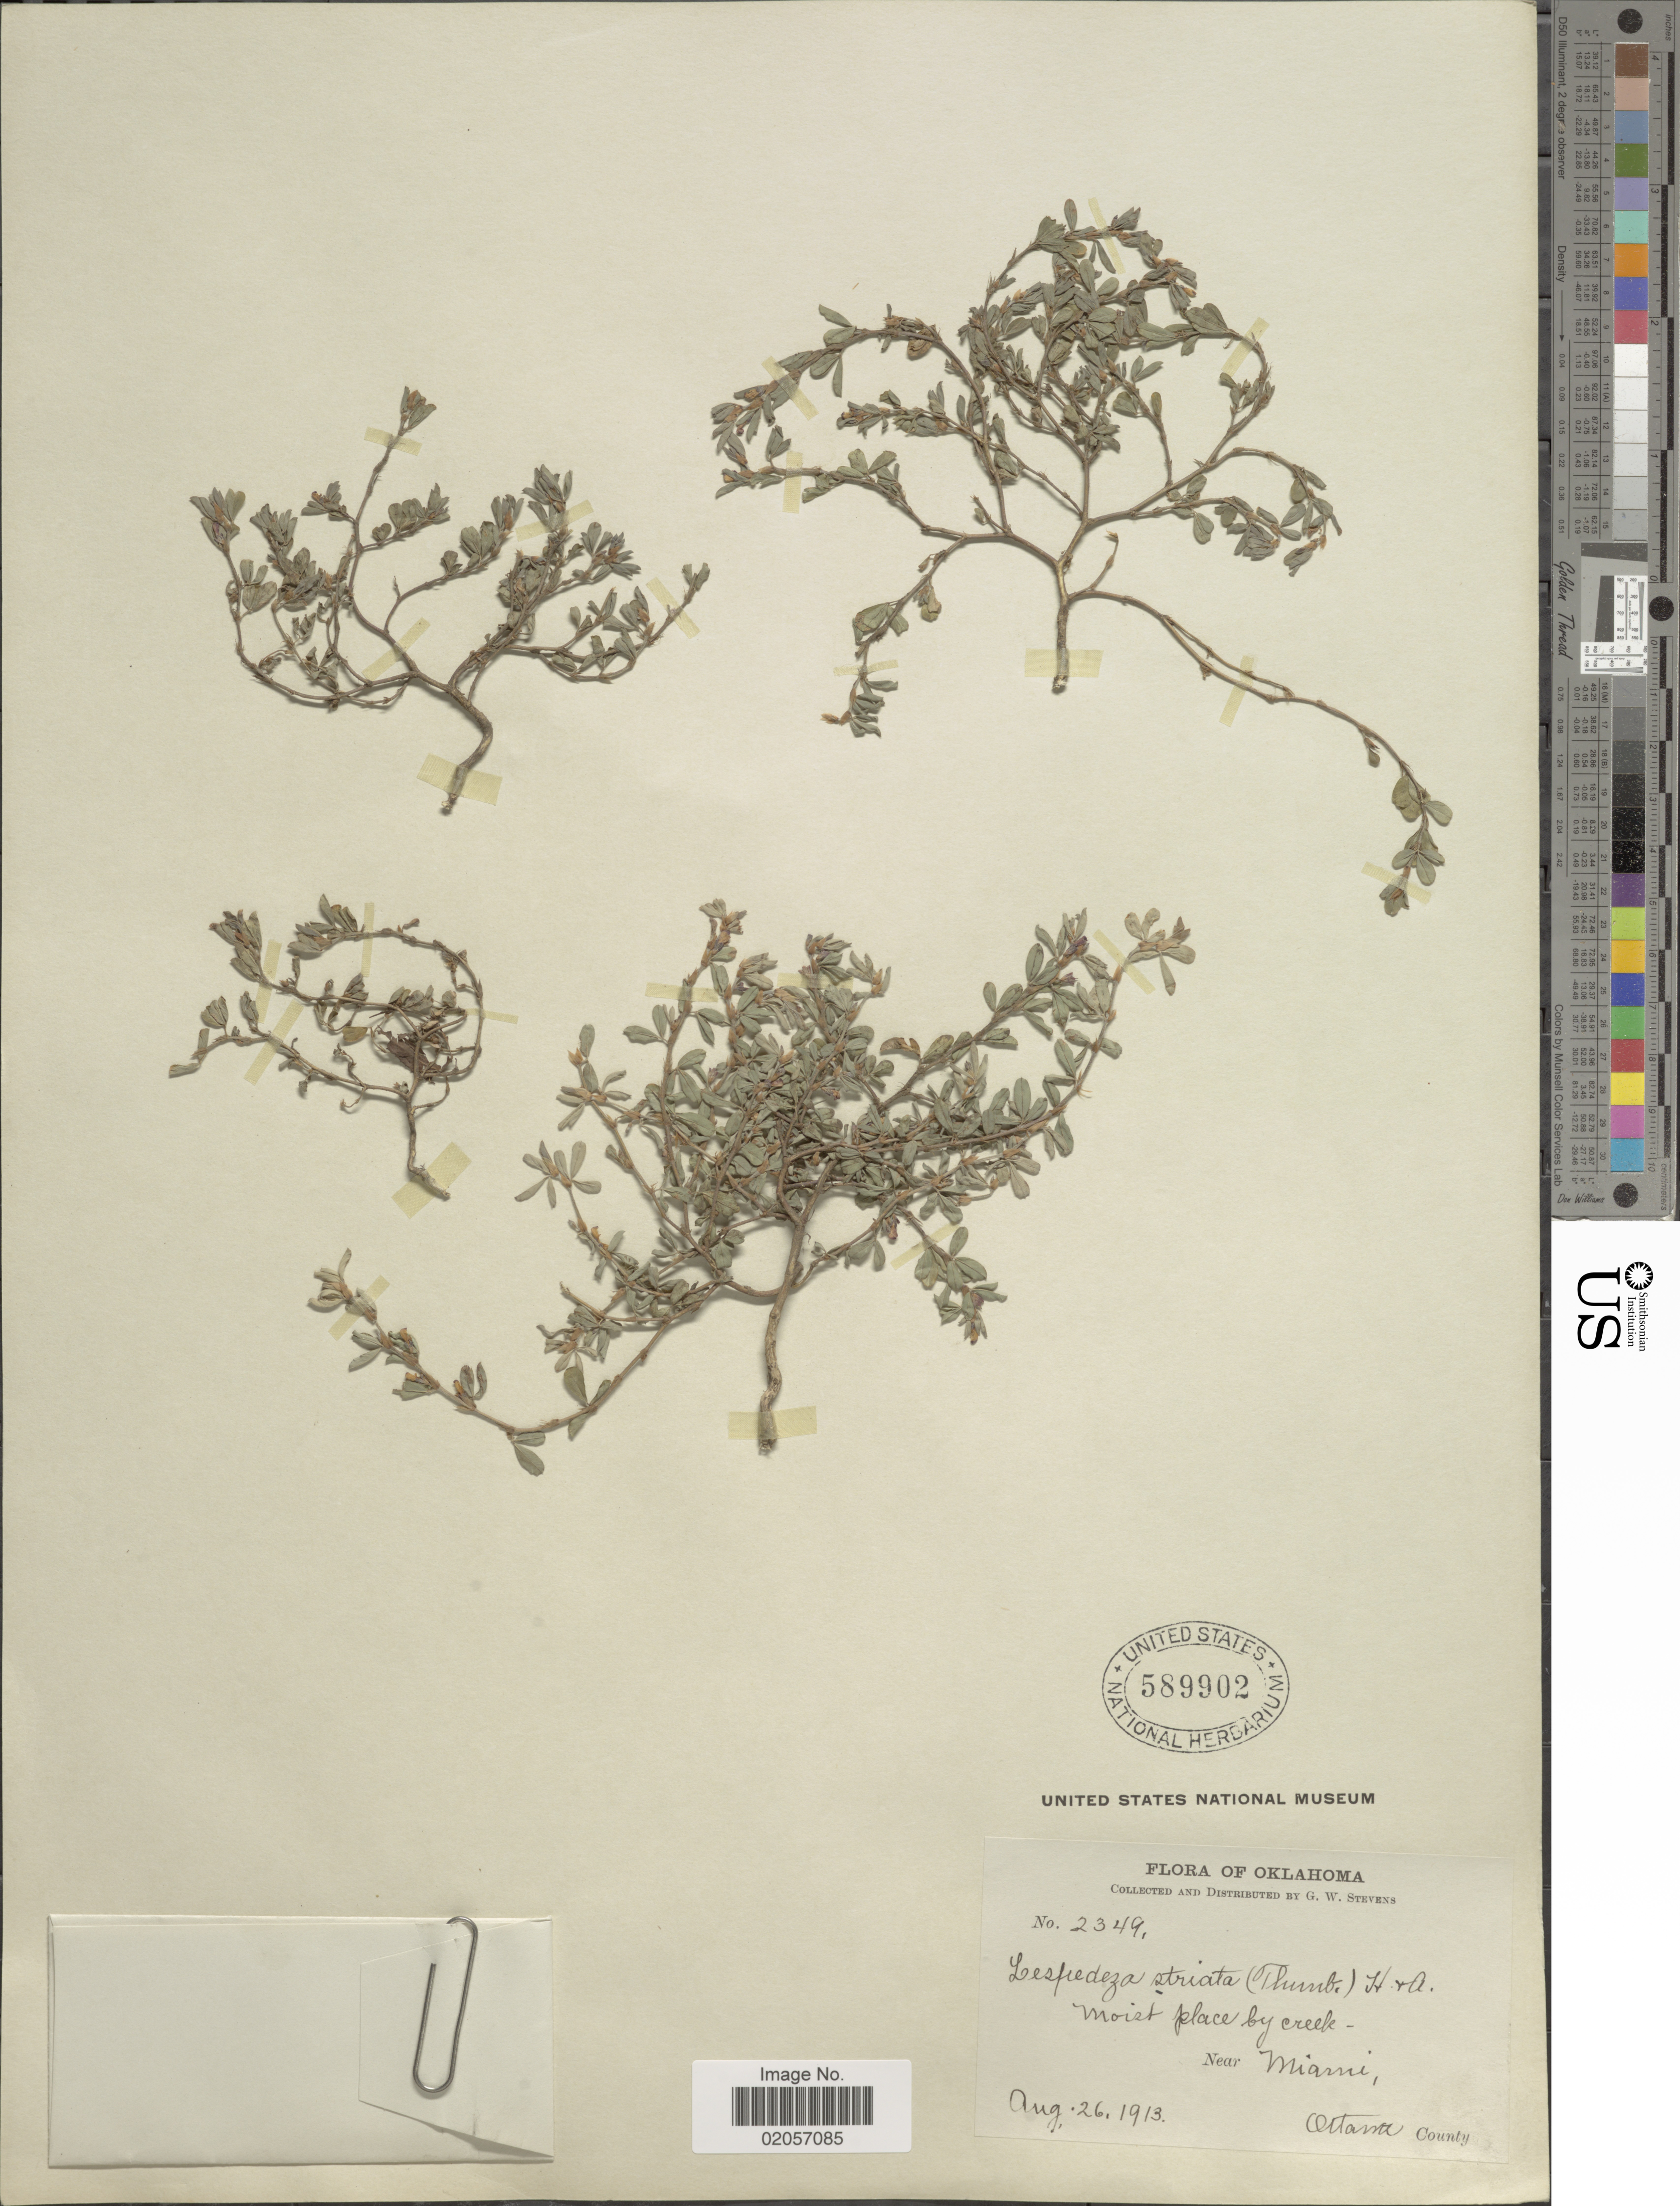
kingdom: Plantae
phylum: Tracheophyta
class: Magnoliopsida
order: Fabales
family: Fabaceae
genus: Kummerowia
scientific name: Kummerowia striata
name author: (Thunb.) Schindl.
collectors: G. W. Stevens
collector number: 2349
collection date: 1913-08-26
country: United States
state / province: Oklahoma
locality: Moist place by creek, near Miami. Ottawa County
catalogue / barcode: US 589902